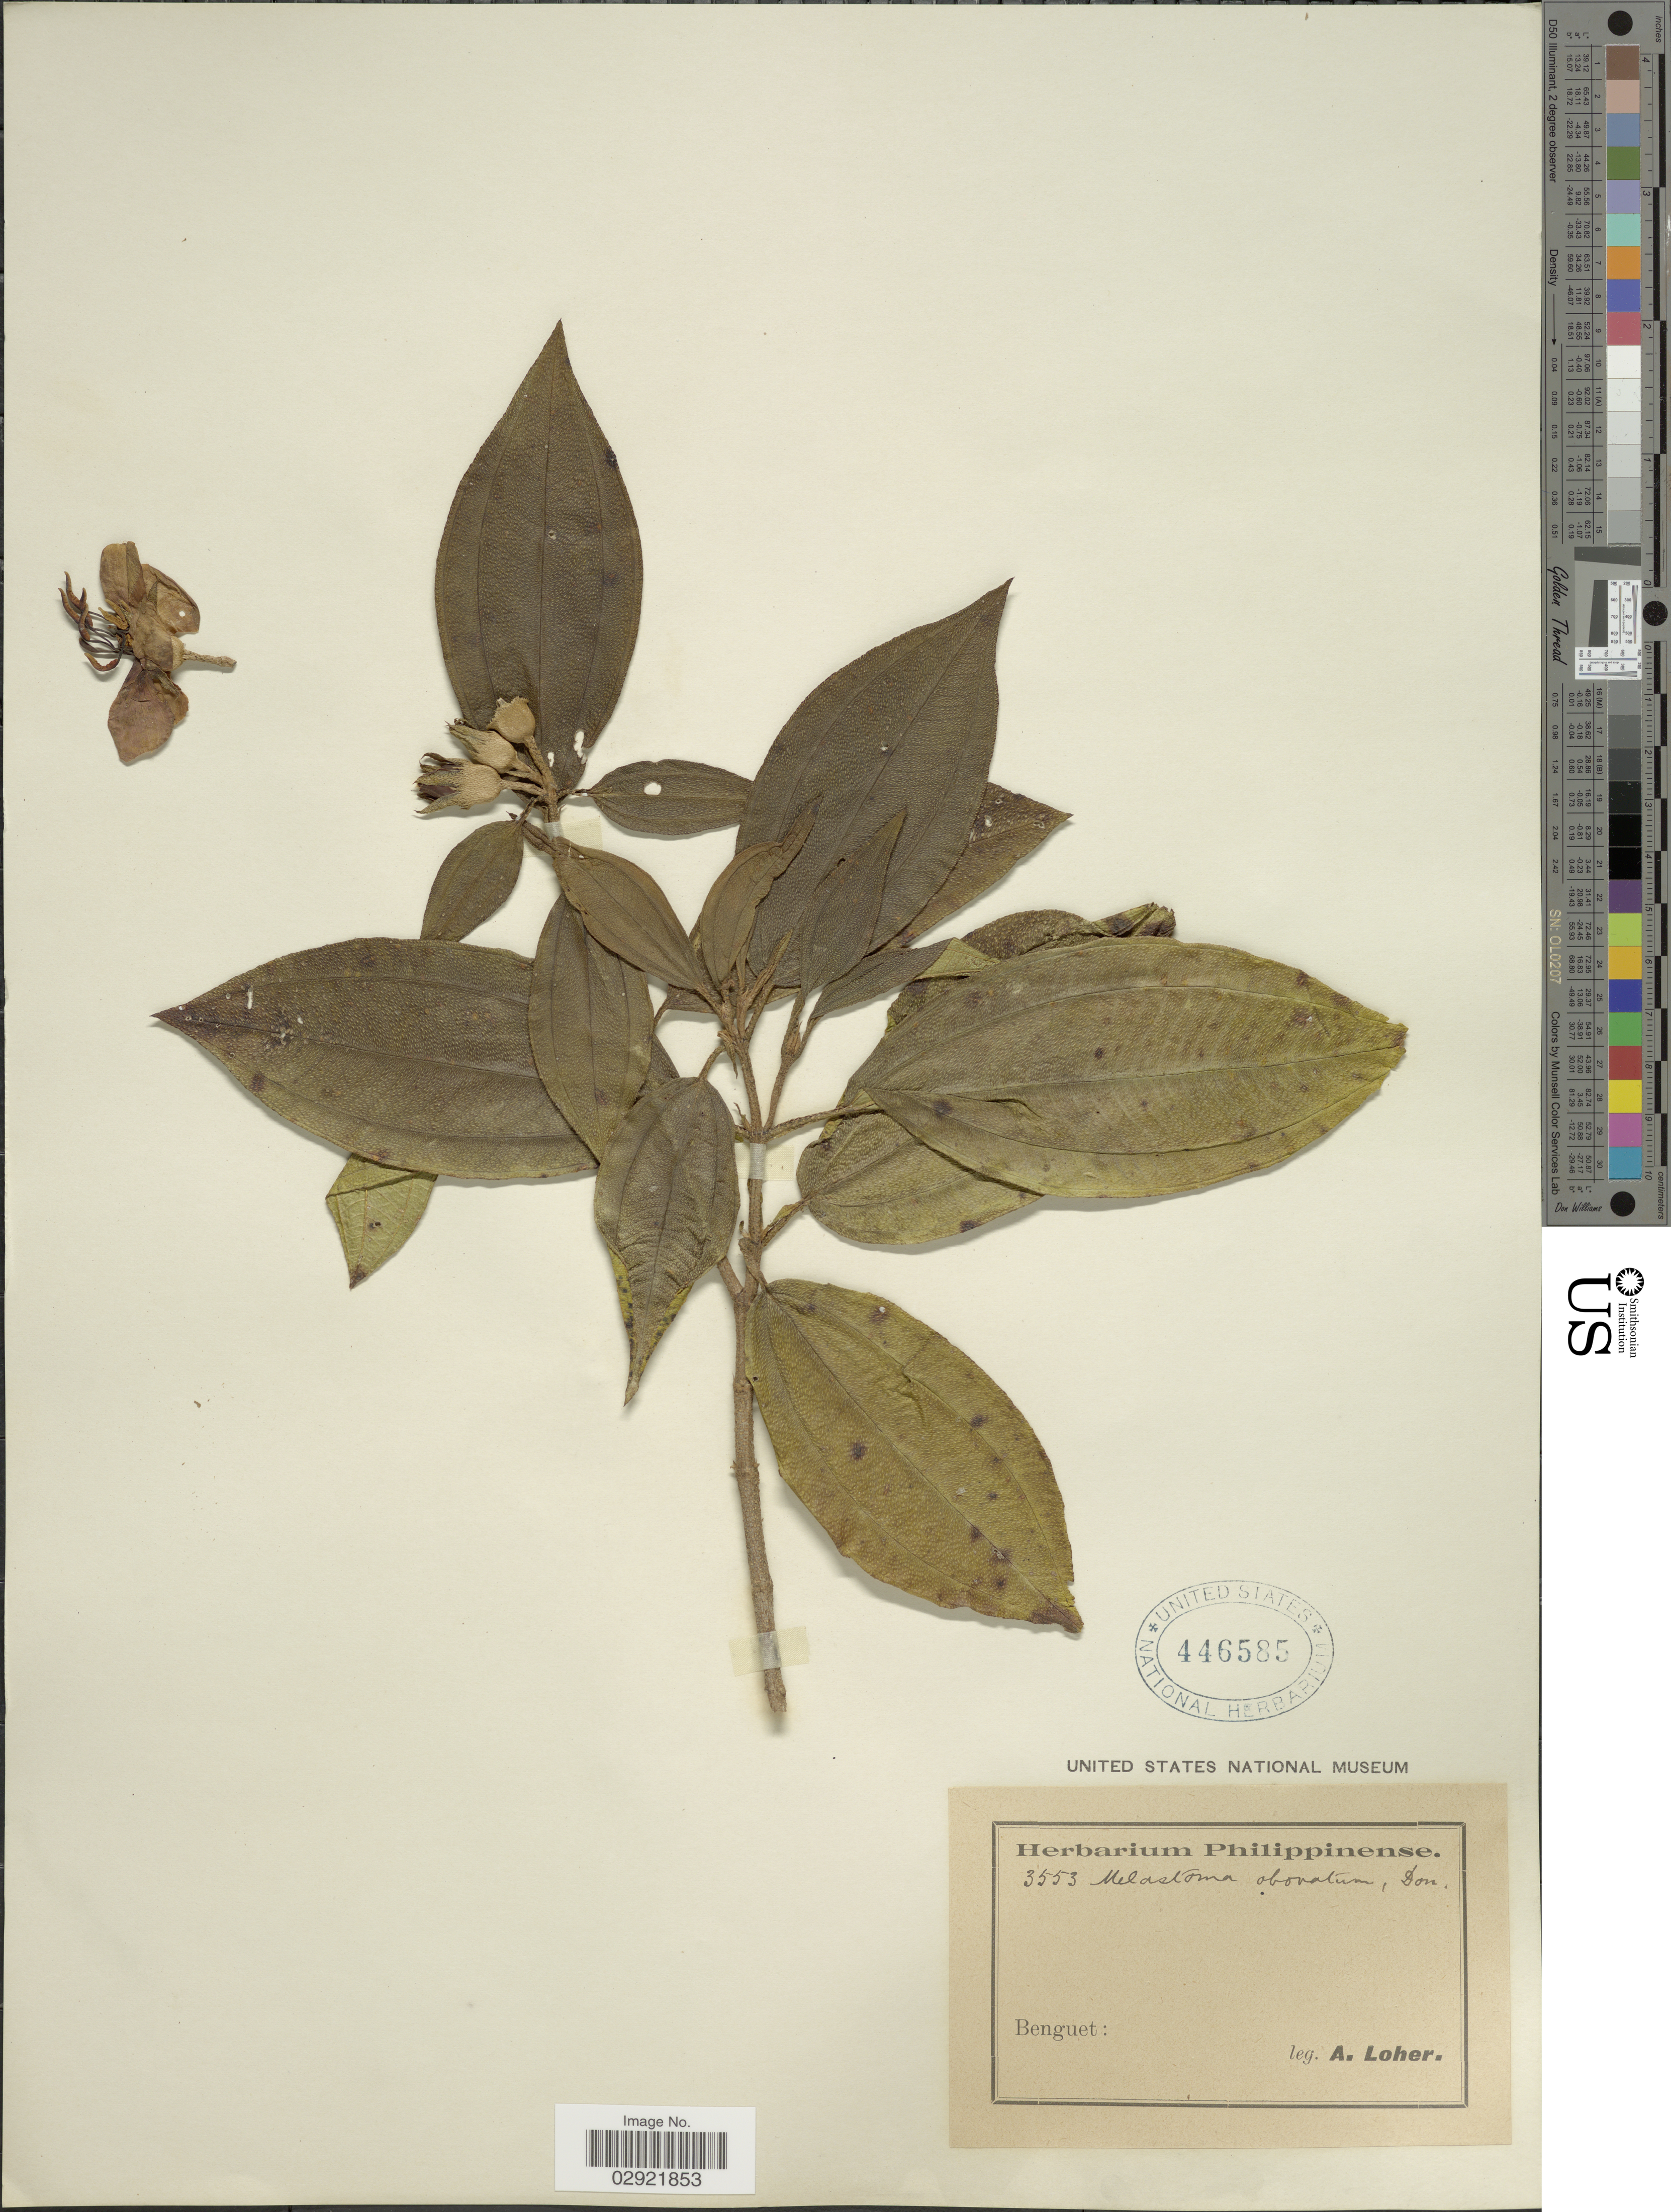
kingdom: Plantae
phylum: Tracheophyta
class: Magnoliopsida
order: Myrtales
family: Melastomataceae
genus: Melastoma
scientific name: Melastoma malabathricum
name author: L.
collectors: A. Loher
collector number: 3553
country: Philippines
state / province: Cordillera (Administrative Region)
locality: Benguet.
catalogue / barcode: US 446585